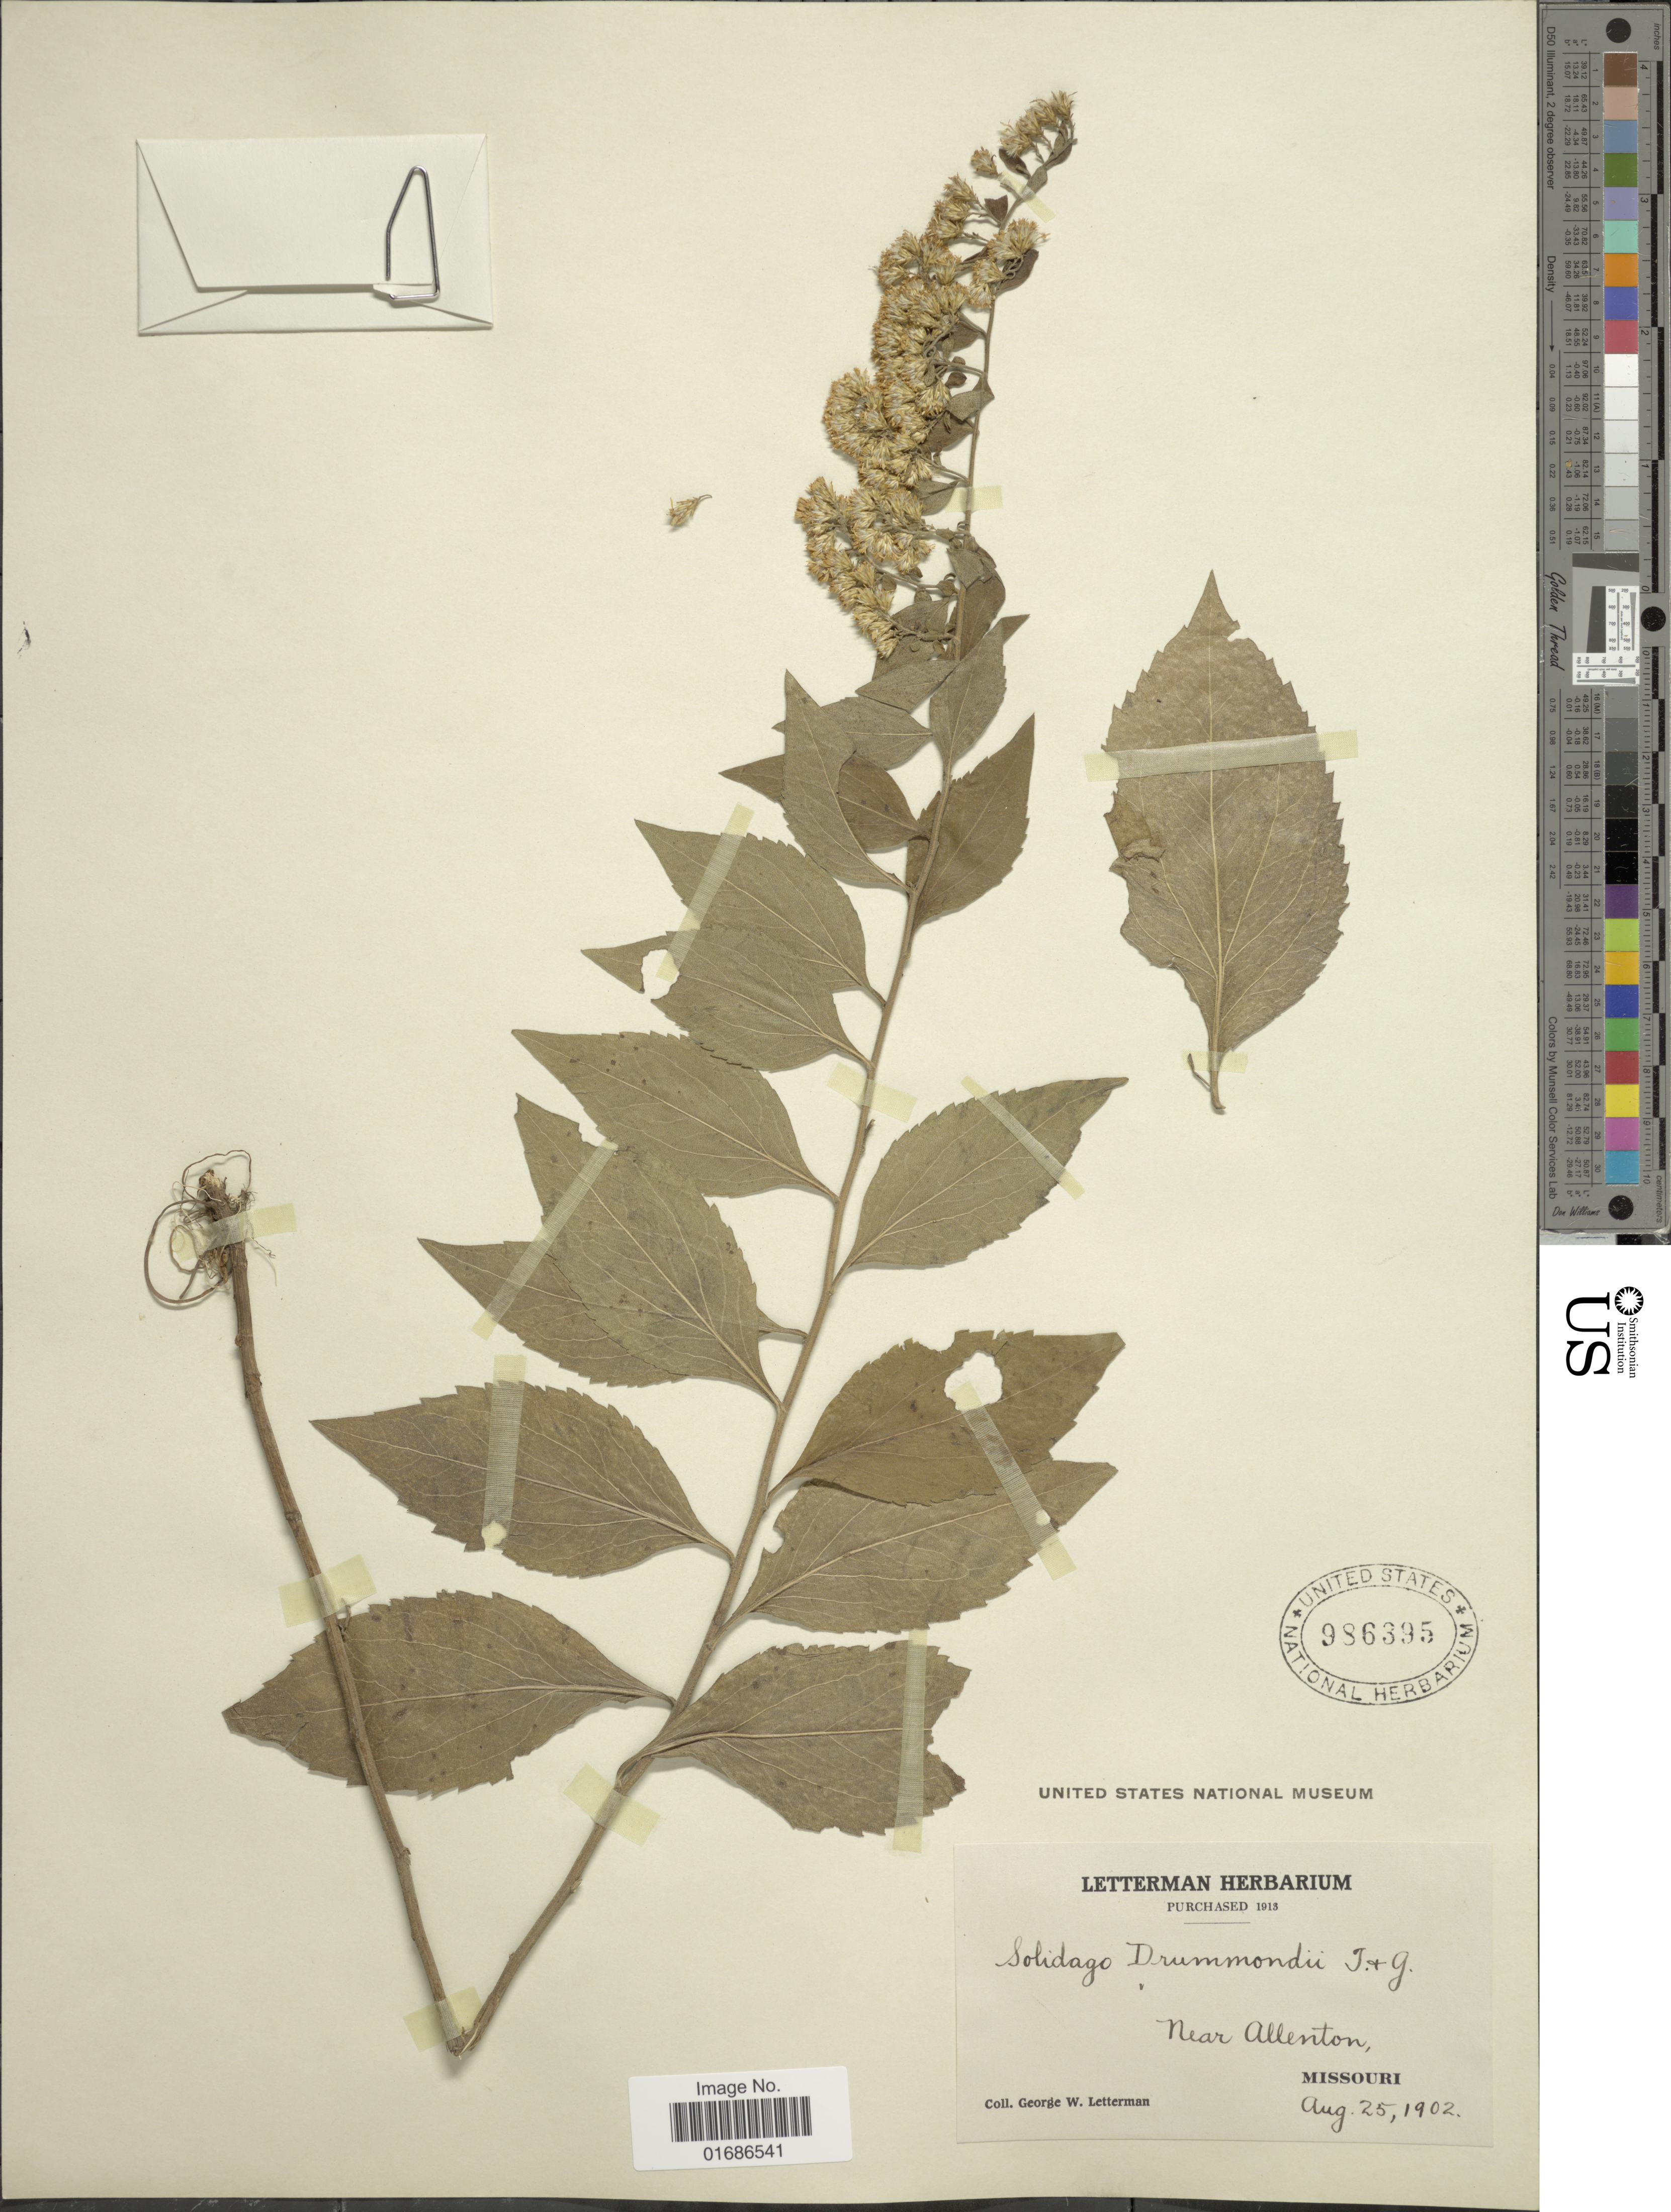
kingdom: Plantae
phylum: Tracheophyta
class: Magnoliopsida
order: Asterales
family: Asteraceae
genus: Solidago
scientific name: Solidago drummondii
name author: Torr. & A. Gray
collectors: G. W. Letterman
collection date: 1902-08-25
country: United States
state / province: Missouri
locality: Near Allenton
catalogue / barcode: US 986395